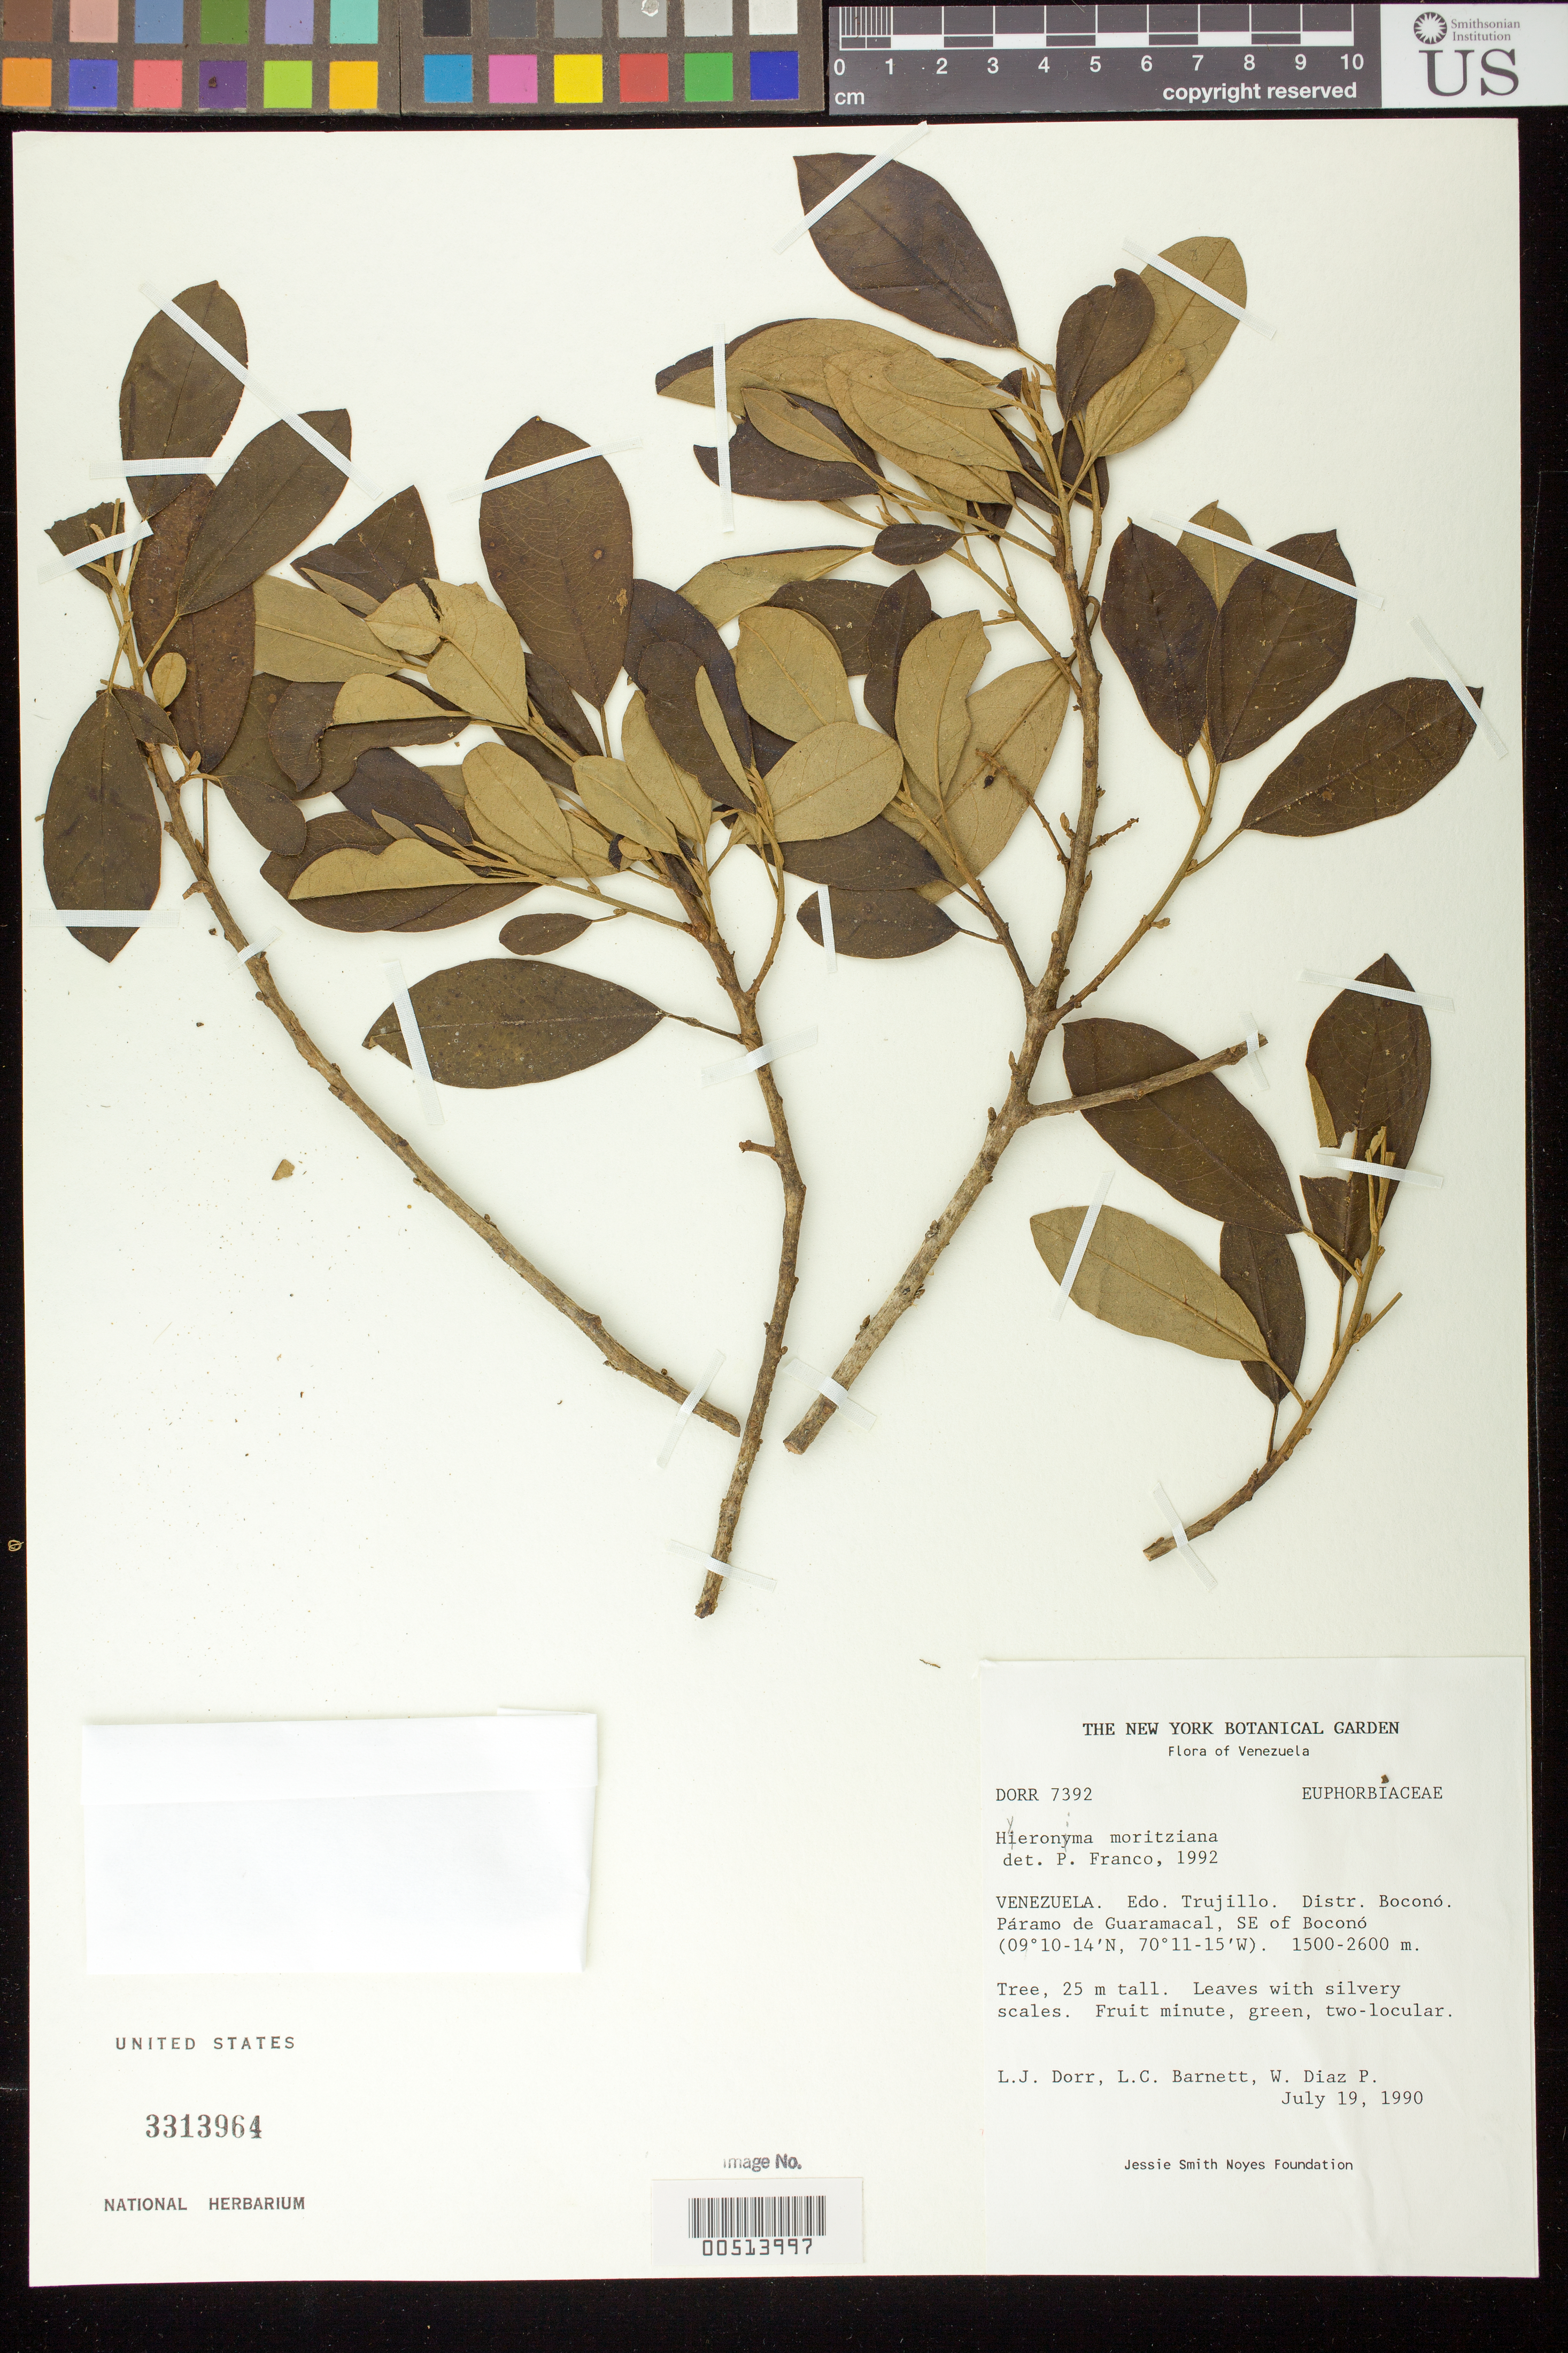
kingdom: Plantae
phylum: Tracheophyta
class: Magnoliopsida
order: Malpighiales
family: Phyllanthaceae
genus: Hieronyma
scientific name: Hieronyma moritziana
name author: (Müll. Arg.) Pax ex K. Hoffm.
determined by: Franco Roselli, P.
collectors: L. J. Dorr, L. C. Barnett & W. Díaz P.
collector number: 7392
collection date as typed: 19 Jul 1990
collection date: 1990-07-19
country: Venezuela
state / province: Trujillo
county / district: Boconó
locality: Páramo de Guaramacal, SE of Boconó.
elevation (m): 1500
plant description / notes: NY, PORT, US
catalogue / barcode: US 3313964